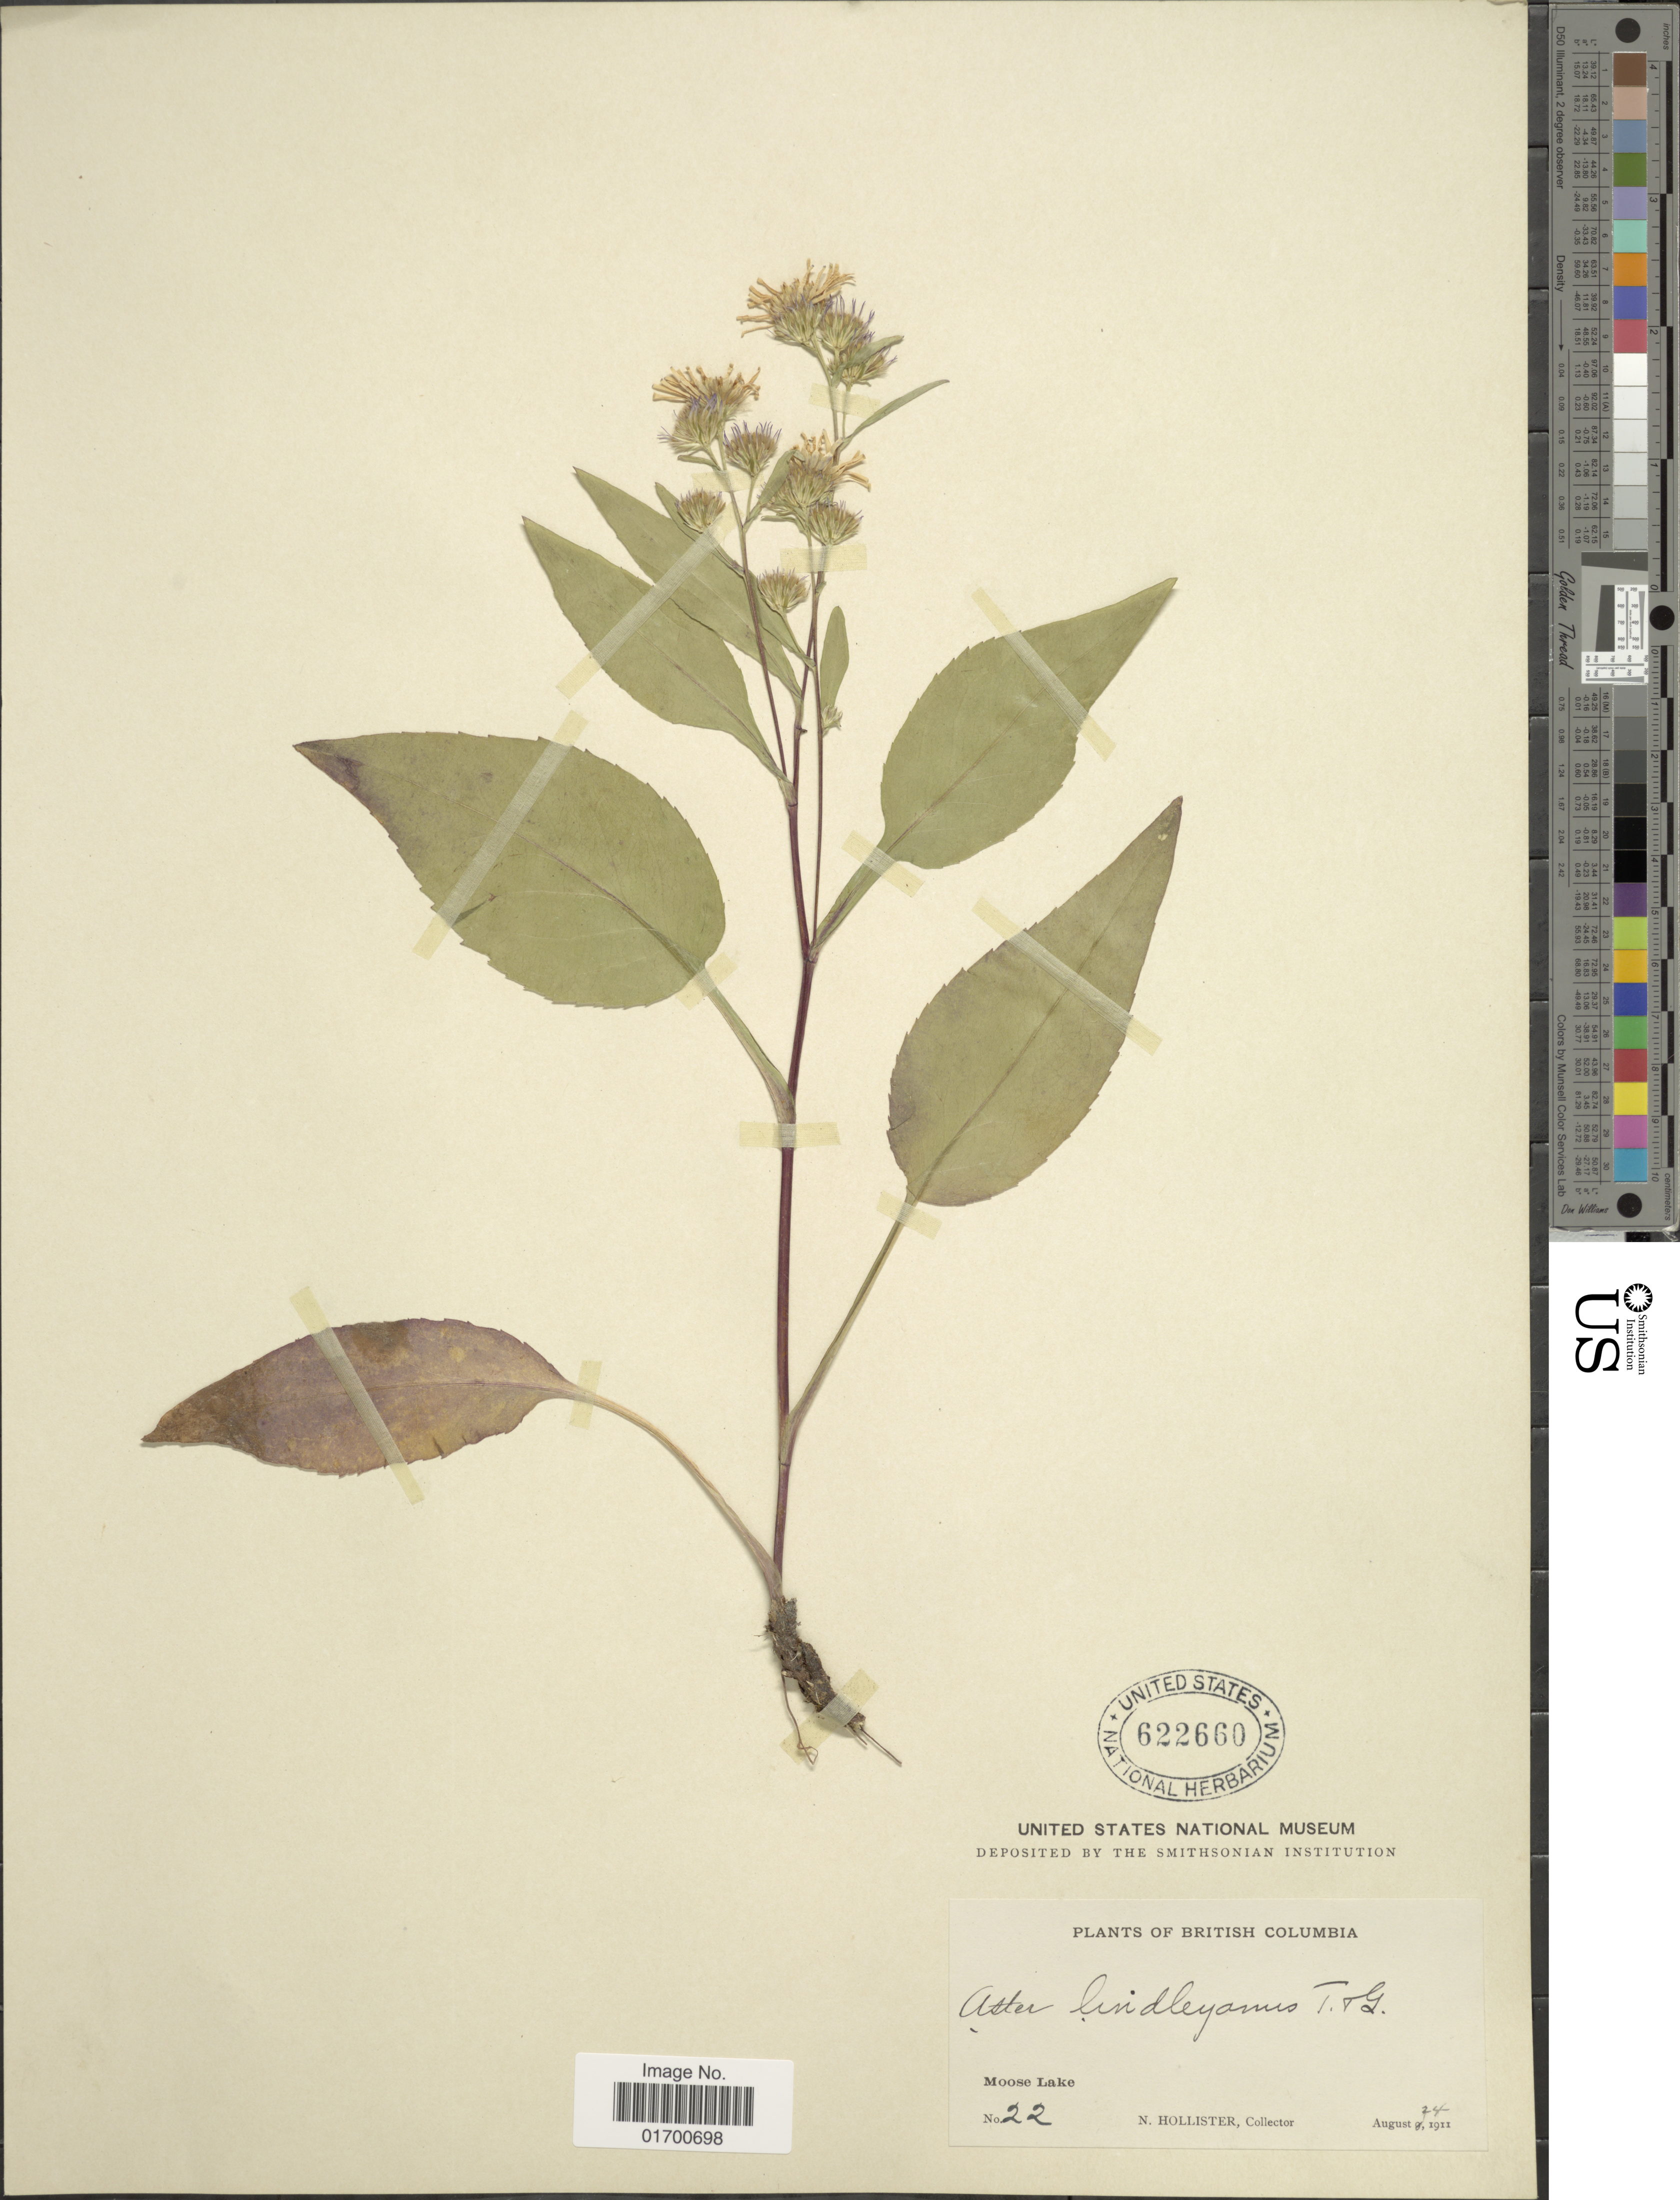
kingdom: Plantae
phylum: Tracheophyta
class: Magnoliopsida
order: Asterales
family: Asteraceae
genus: Symphyotrichum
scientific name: Symphyotrichum ciliolatum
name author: (Lindl.) Á. Löve & D. Löve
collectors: N. Hollister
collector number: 22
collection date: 1911-08-24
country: Canada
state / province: British Columbia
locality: Moose Lake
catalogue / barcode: US 622660